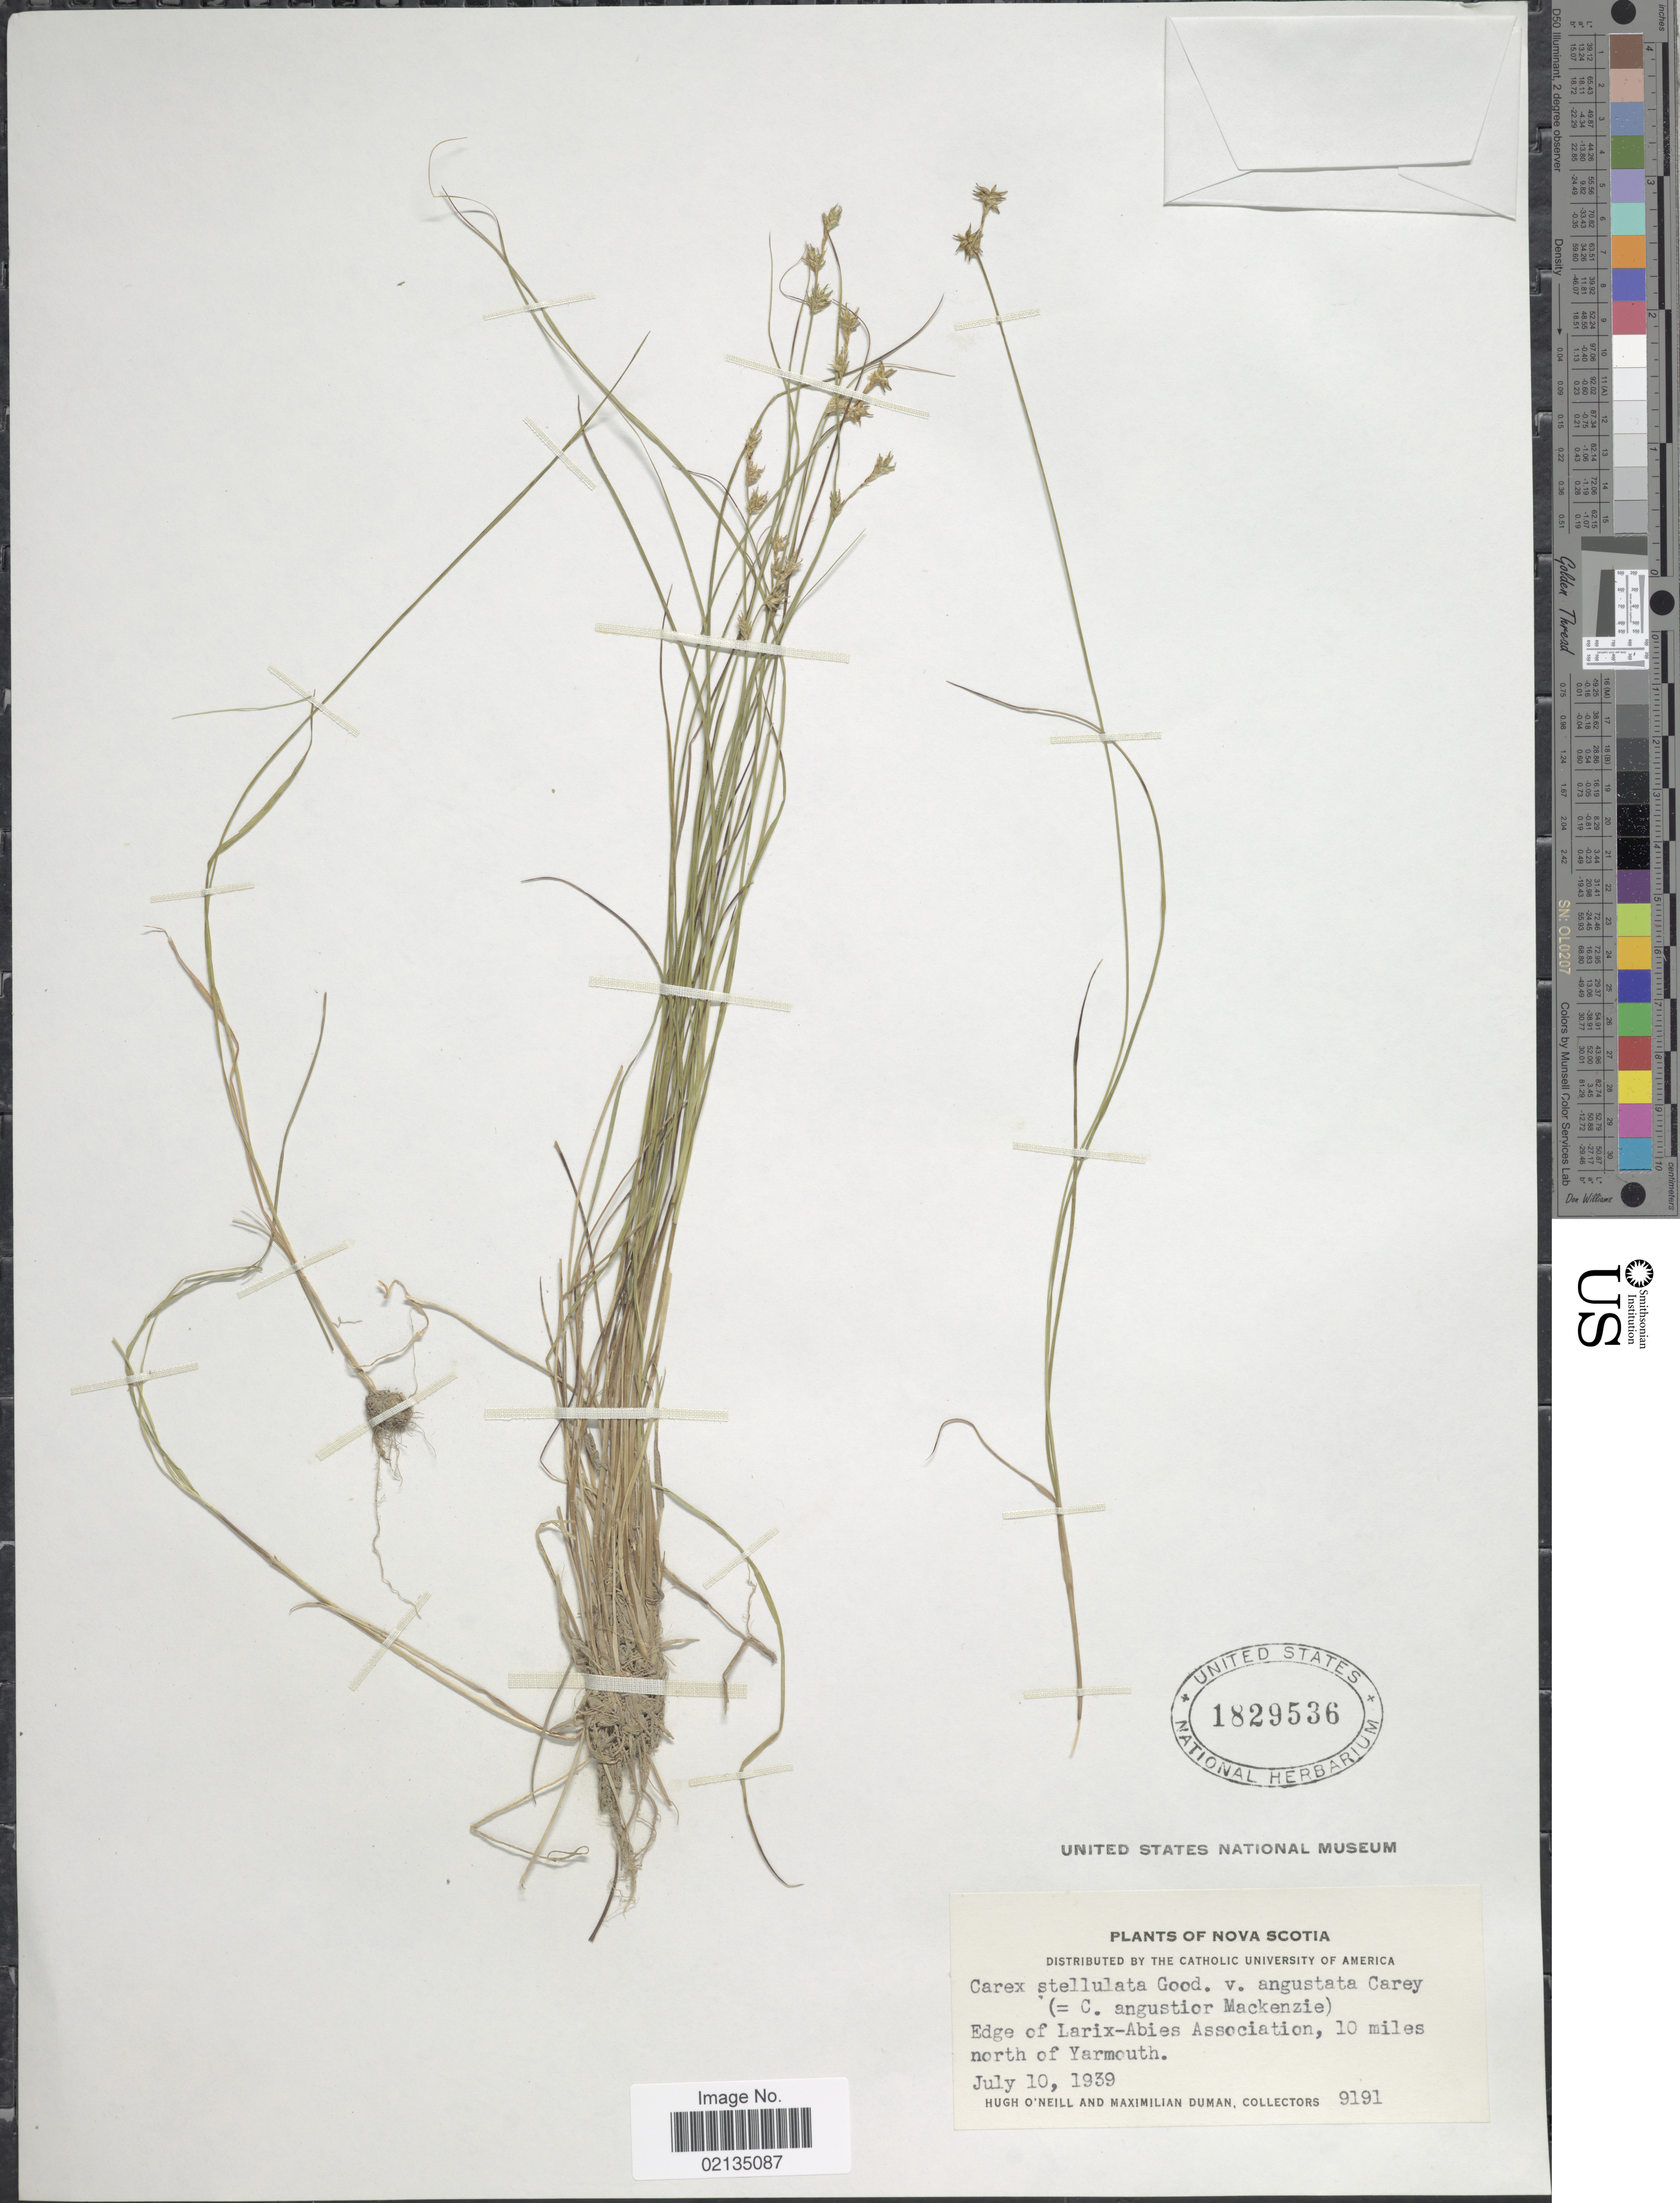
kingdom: Plantae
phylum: Tracheophyta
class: Liliopsida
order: Poales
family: Cyperaceae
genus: Carex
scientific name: Carex echinata subsp. echinata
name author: Murray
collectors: H. O'Neill & M. Duman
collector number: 9191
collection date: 1939-07-12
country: Canada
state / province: Nova Scotia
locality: Nova Scotia. Edge Larix-Abies Association, 10 miles north of Yarmouth.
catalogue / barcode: US 1829536